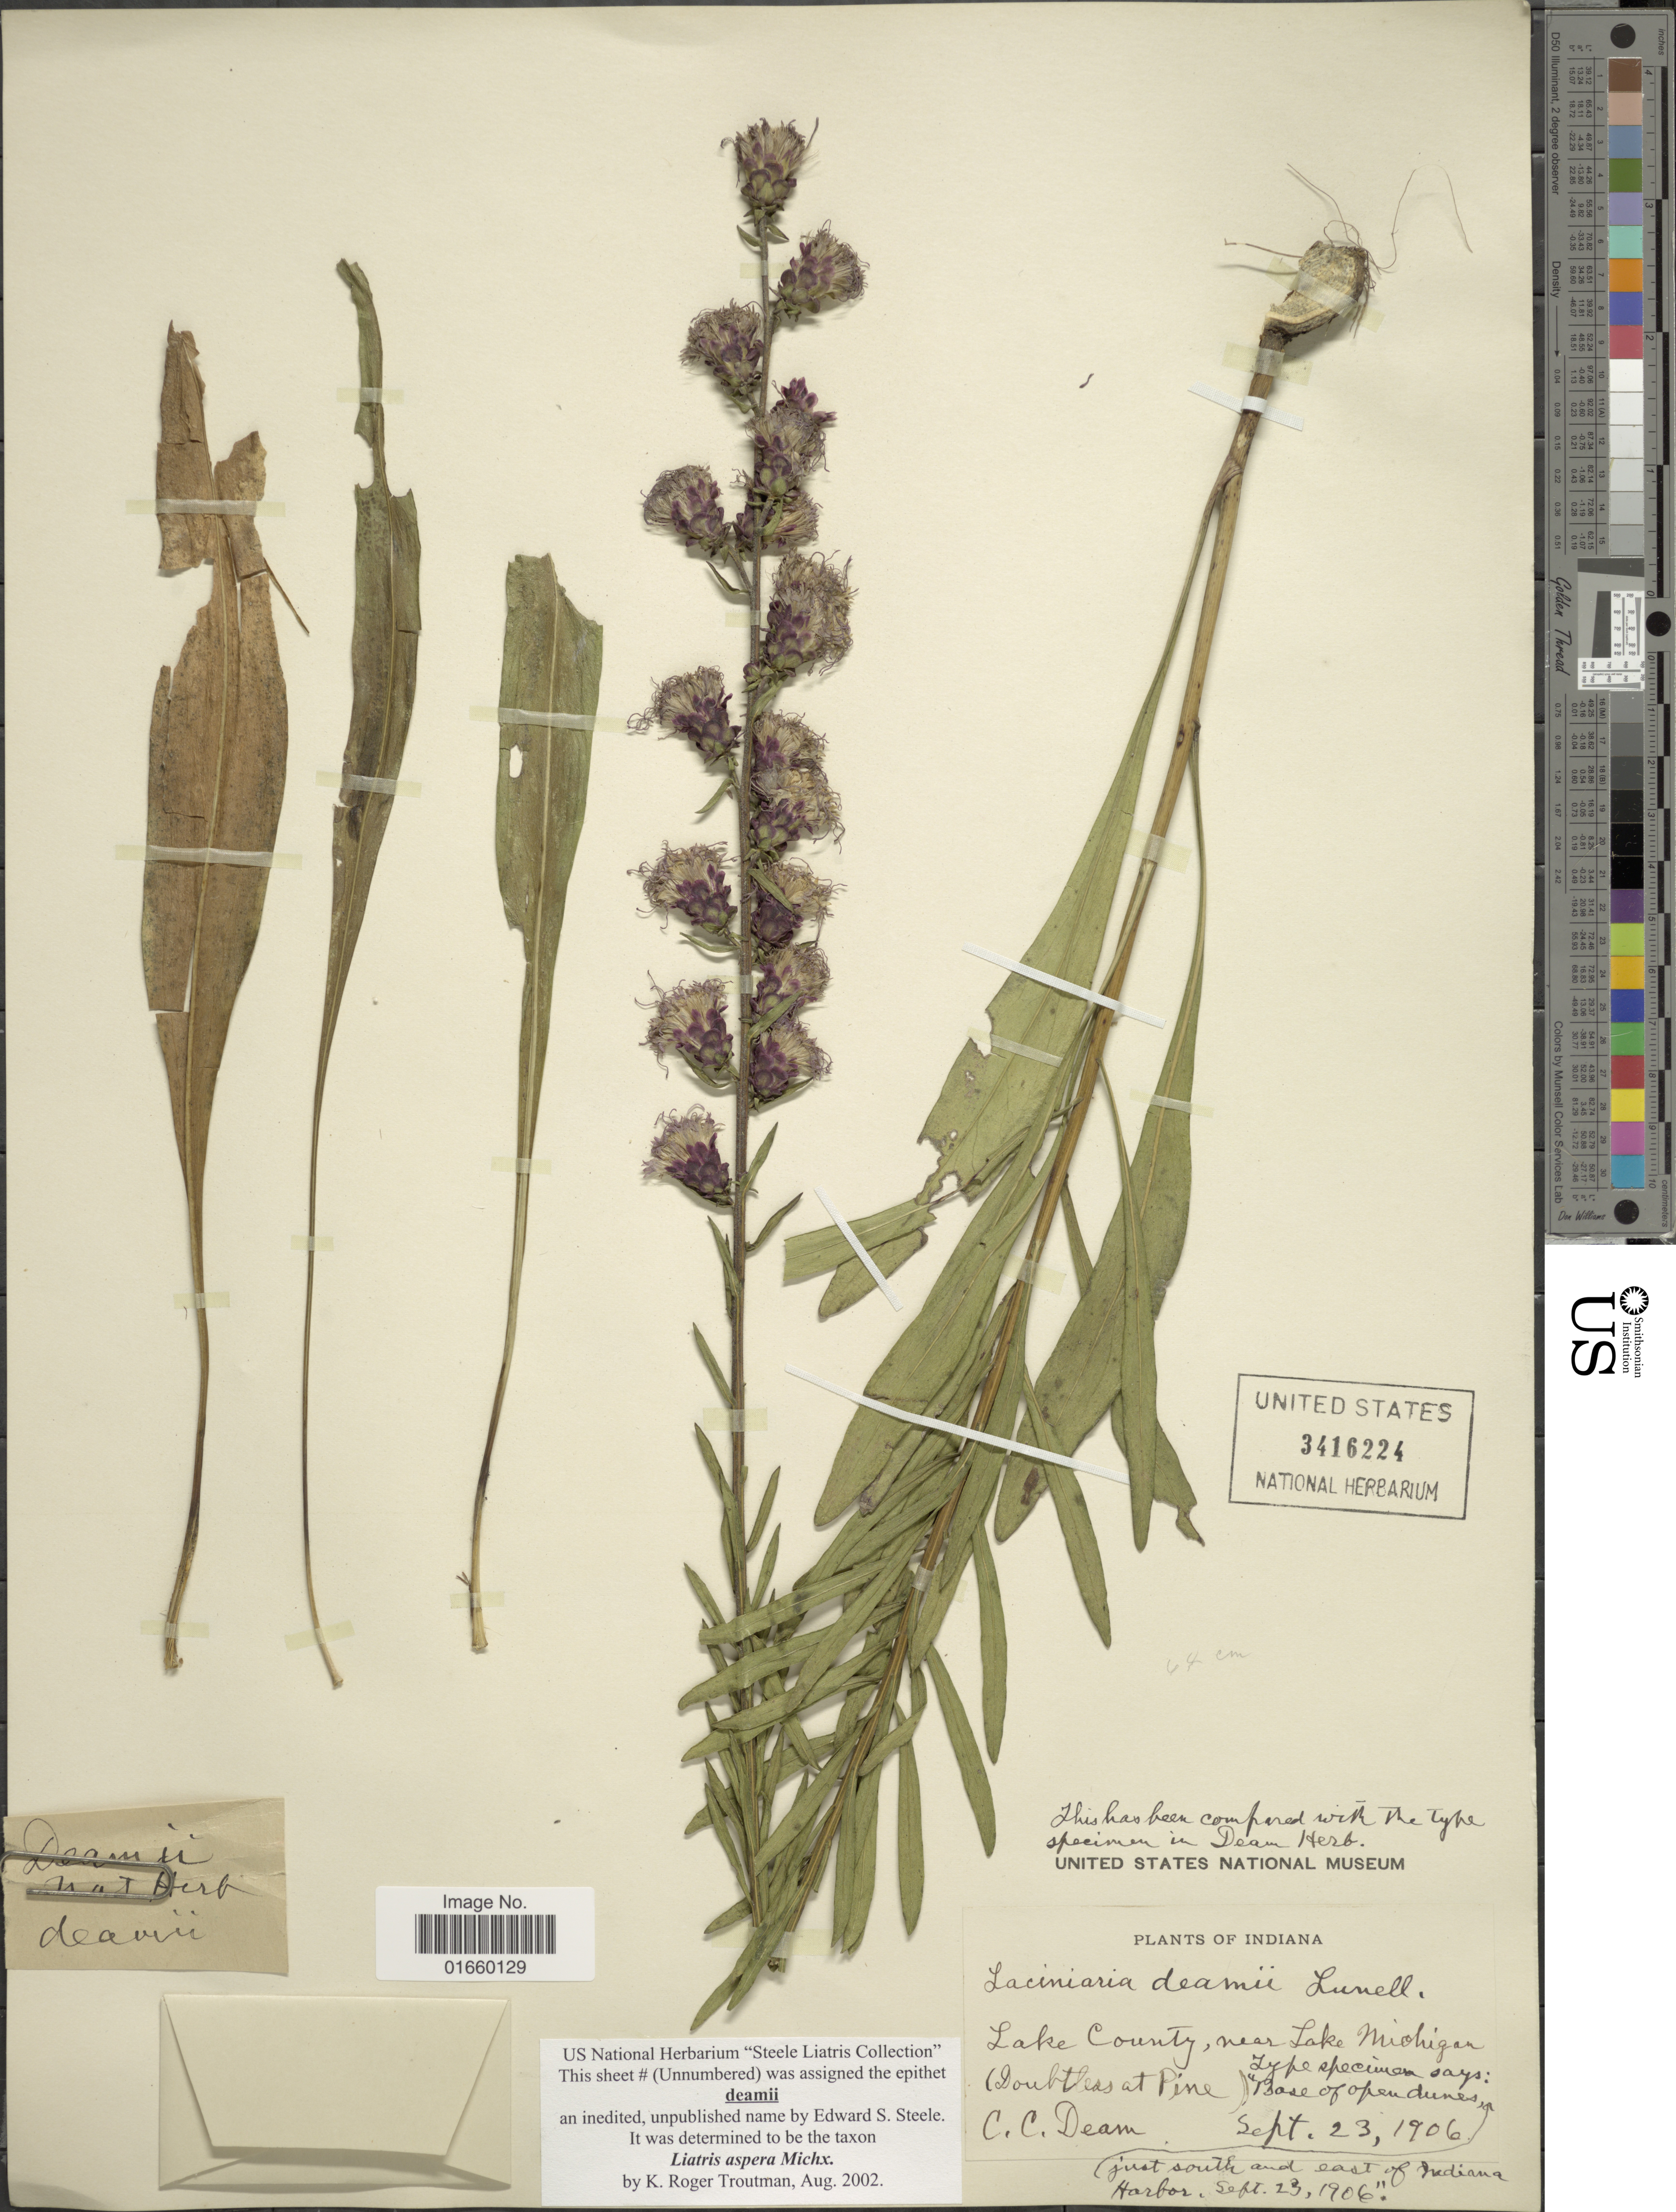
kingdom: Plantae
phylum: Tracheophyta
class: Magnoliopsida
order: Asterales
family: Asteraceae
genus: Liatris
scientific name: Liatris aspera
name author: Michx.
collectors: C. C. Deam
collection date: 1906-09-23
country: United States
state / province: Indiana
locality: Lake County, near Lake Michigan, just south and east of Indiana Harbor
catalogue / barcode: US 3416224